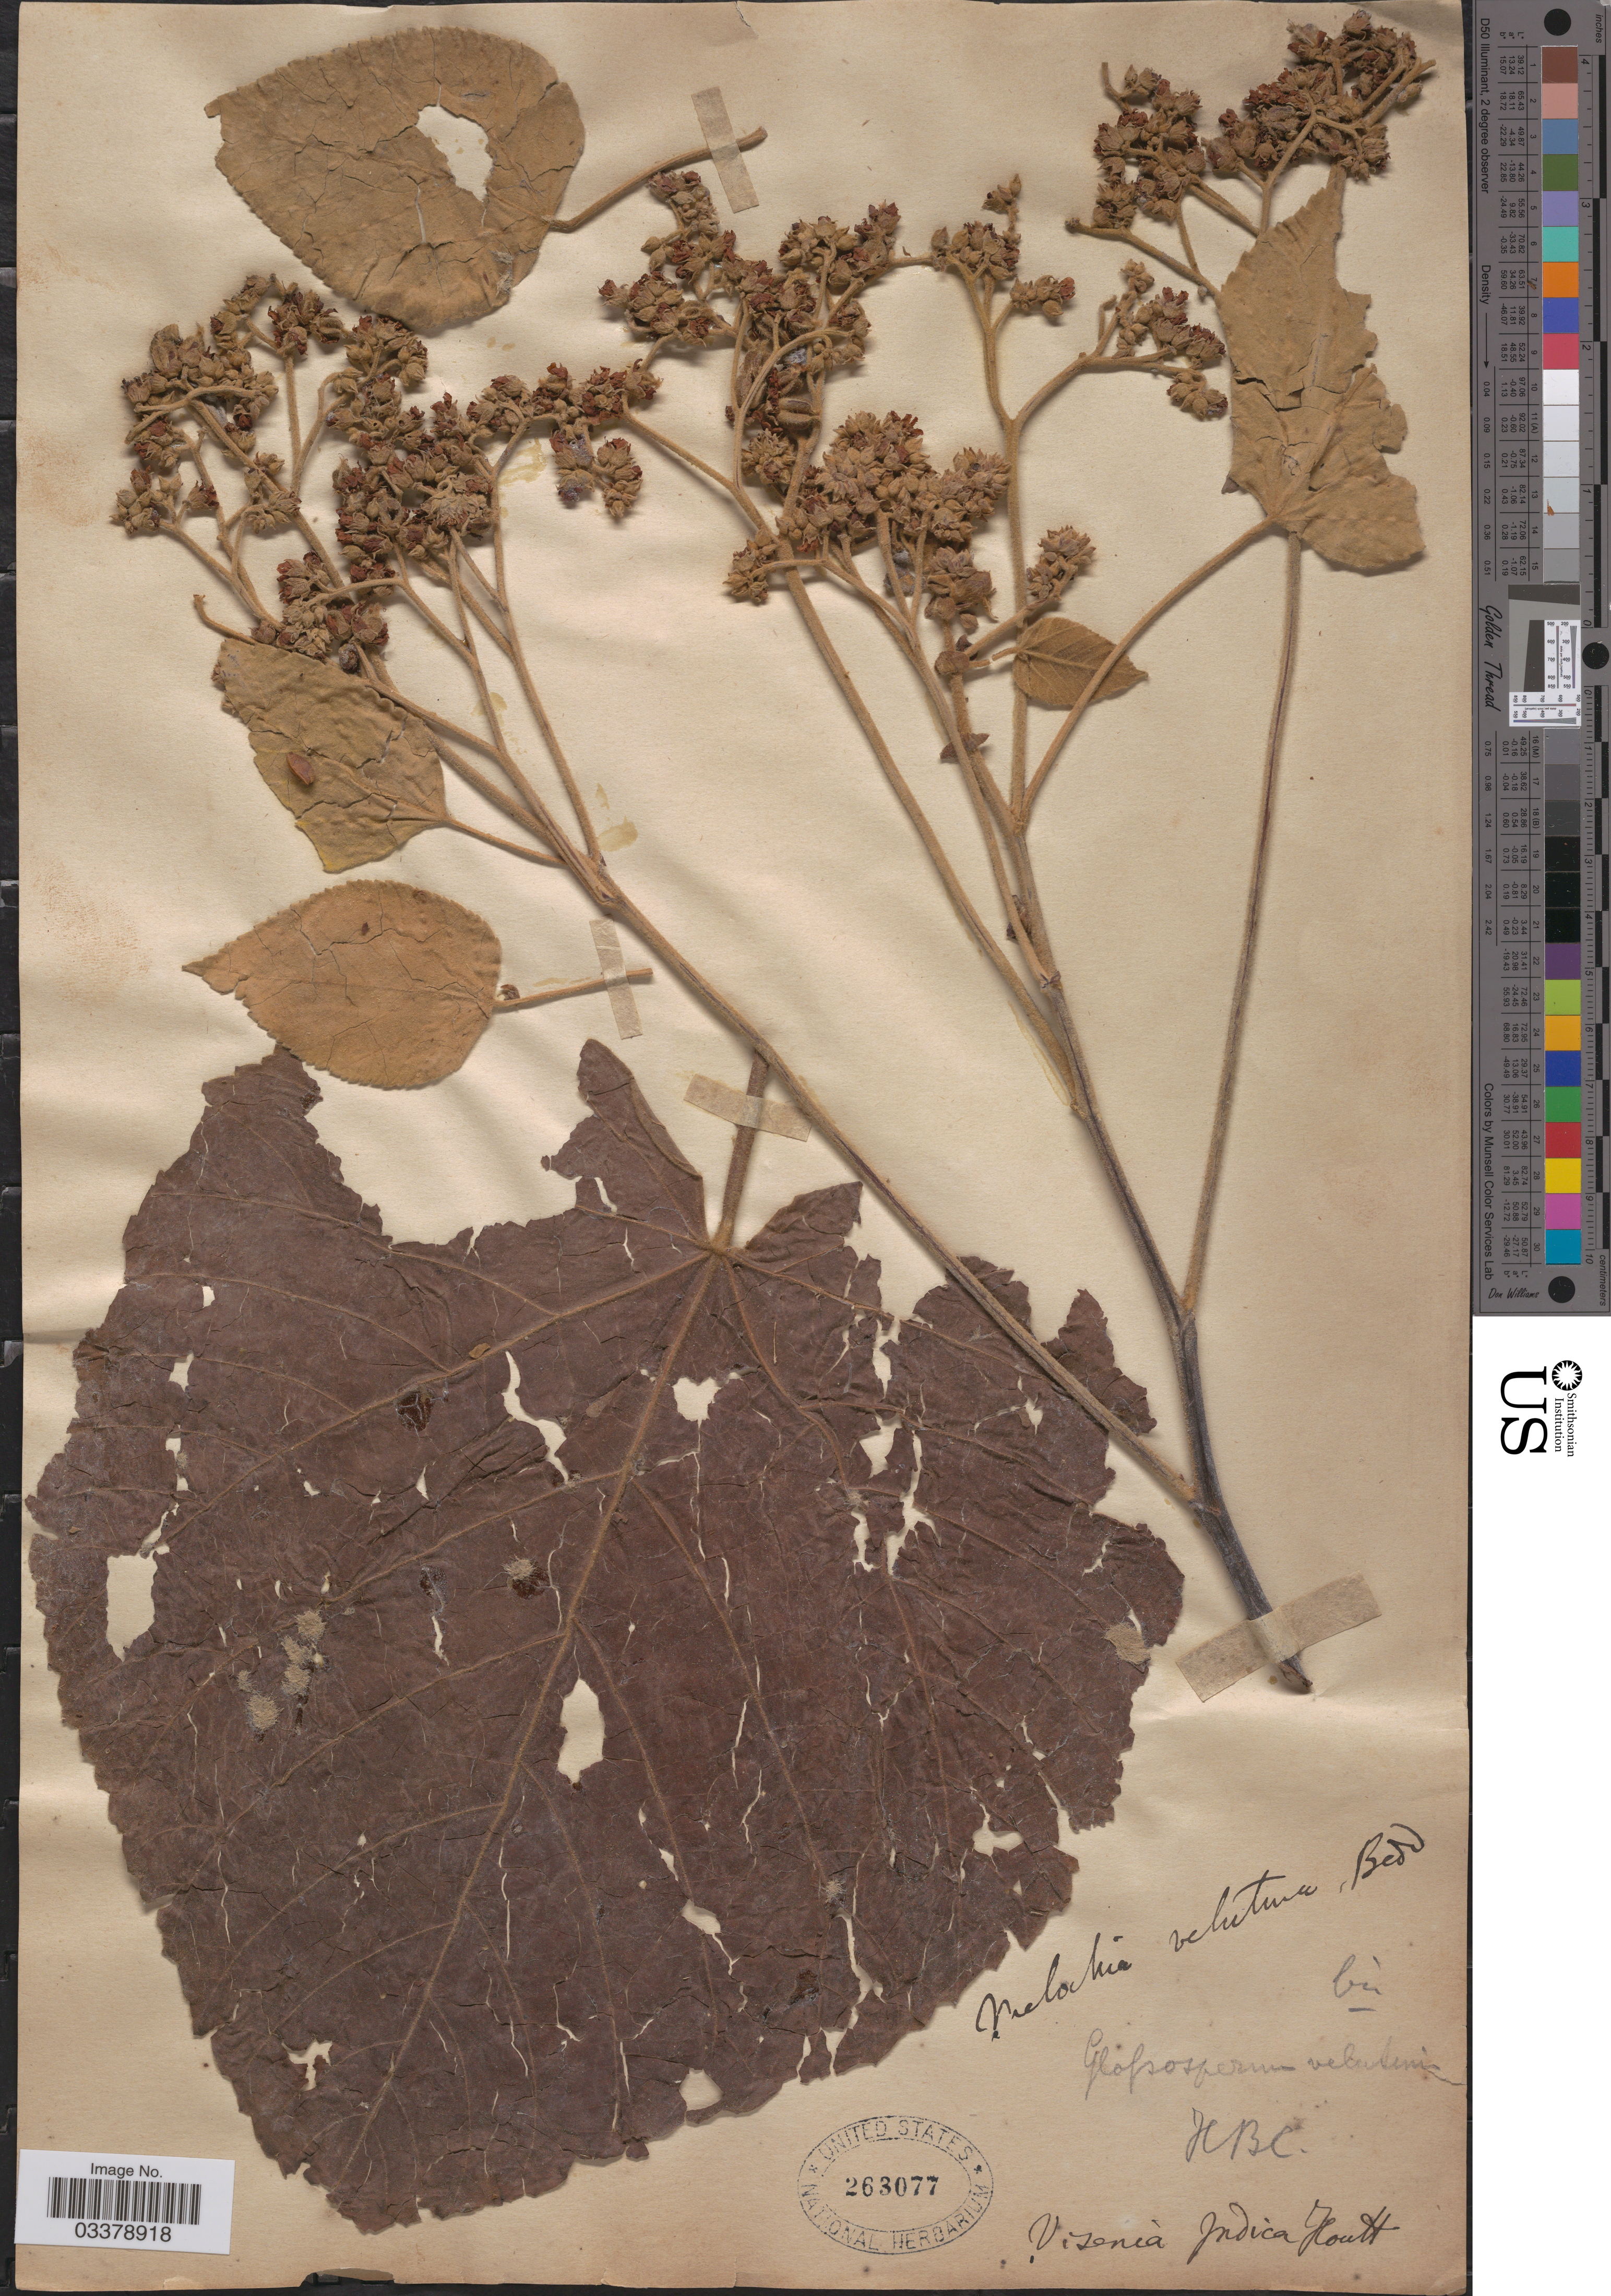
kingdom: Plantae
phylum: Tracheophyta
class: Magnoliopsida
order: Malvales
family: Malvaceae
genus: Melochia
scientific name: Melochia umbellata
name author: Stapf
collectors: H. B. C.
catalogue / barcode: US 263077